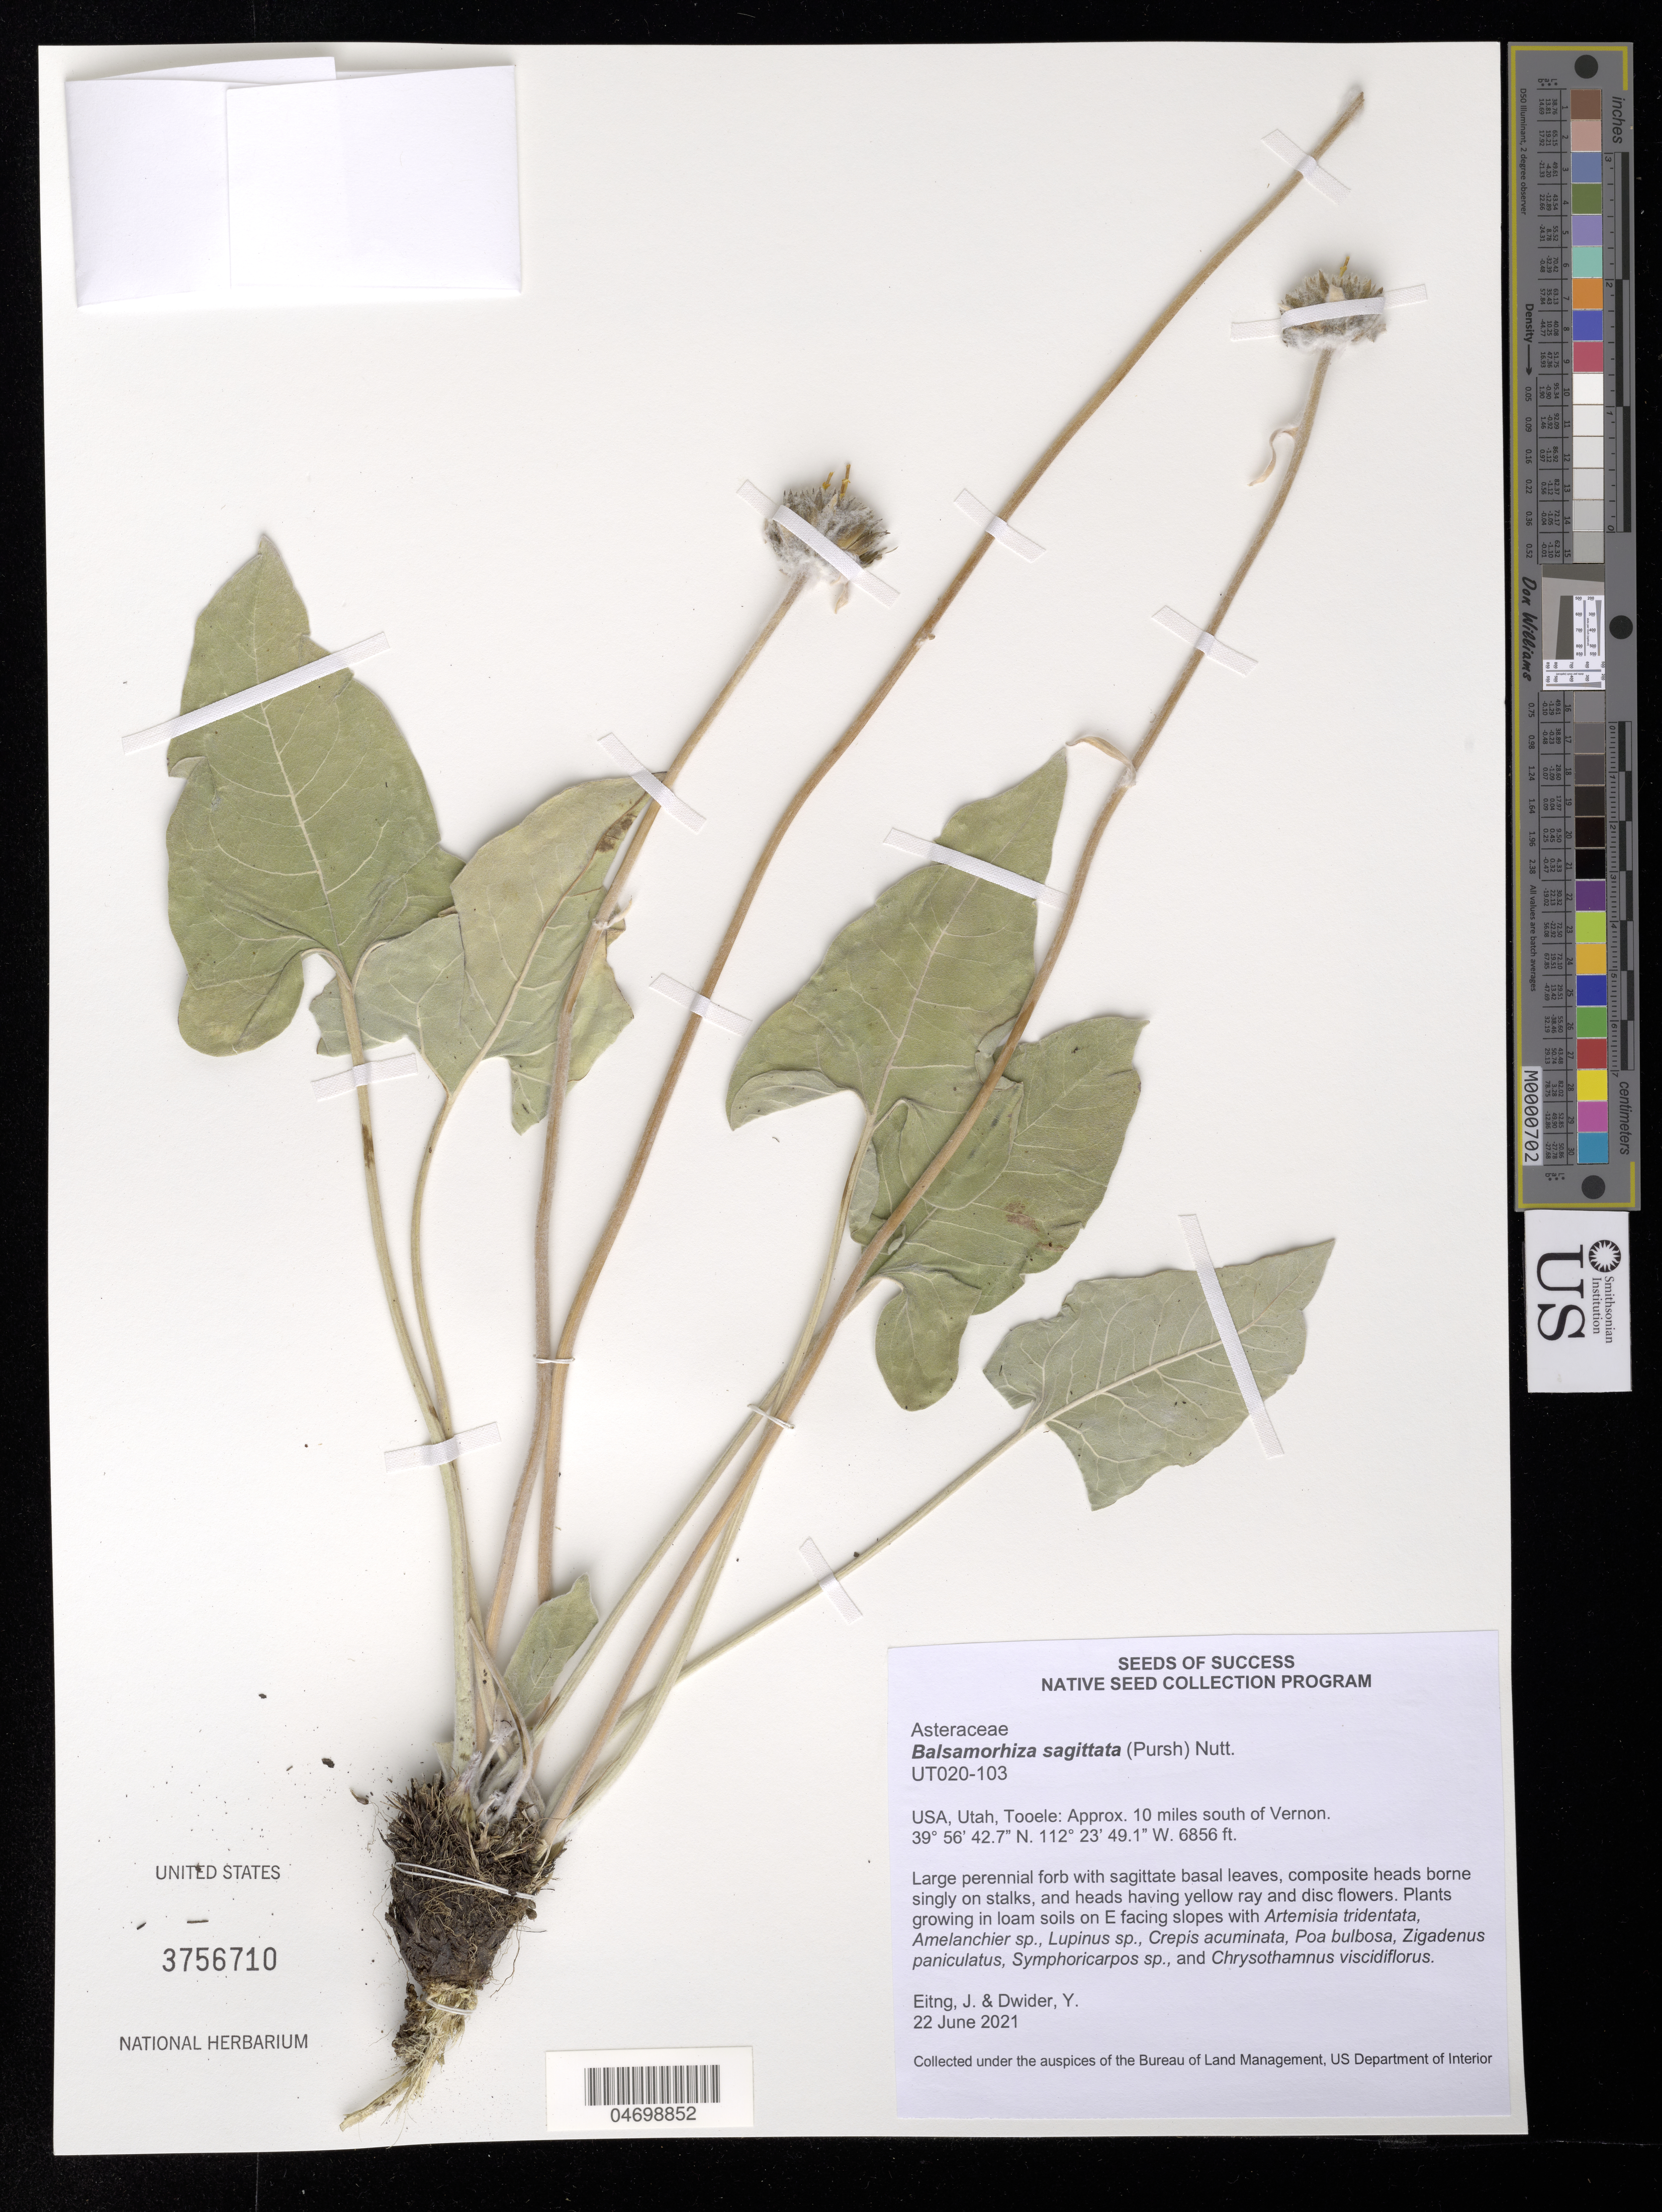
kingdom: Plantae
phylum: Tracheophyta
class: Magnoliopsida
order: Asterales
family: Asteraceae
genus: Balsamorhiza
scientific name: Balsamorhiza sagittata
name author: (Pursh) Nutt.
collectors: J. Eiting & Y. Dwider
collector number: UT020-103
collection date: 2021-06-22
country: United States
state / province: Utah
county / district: Tooele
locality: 10 mi. S of Vernon.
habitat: Loam soils. With Artemisia tridentata, Lupinus sp., Poa bulbosa, etc.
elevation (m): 2090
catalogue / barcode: US 3756710